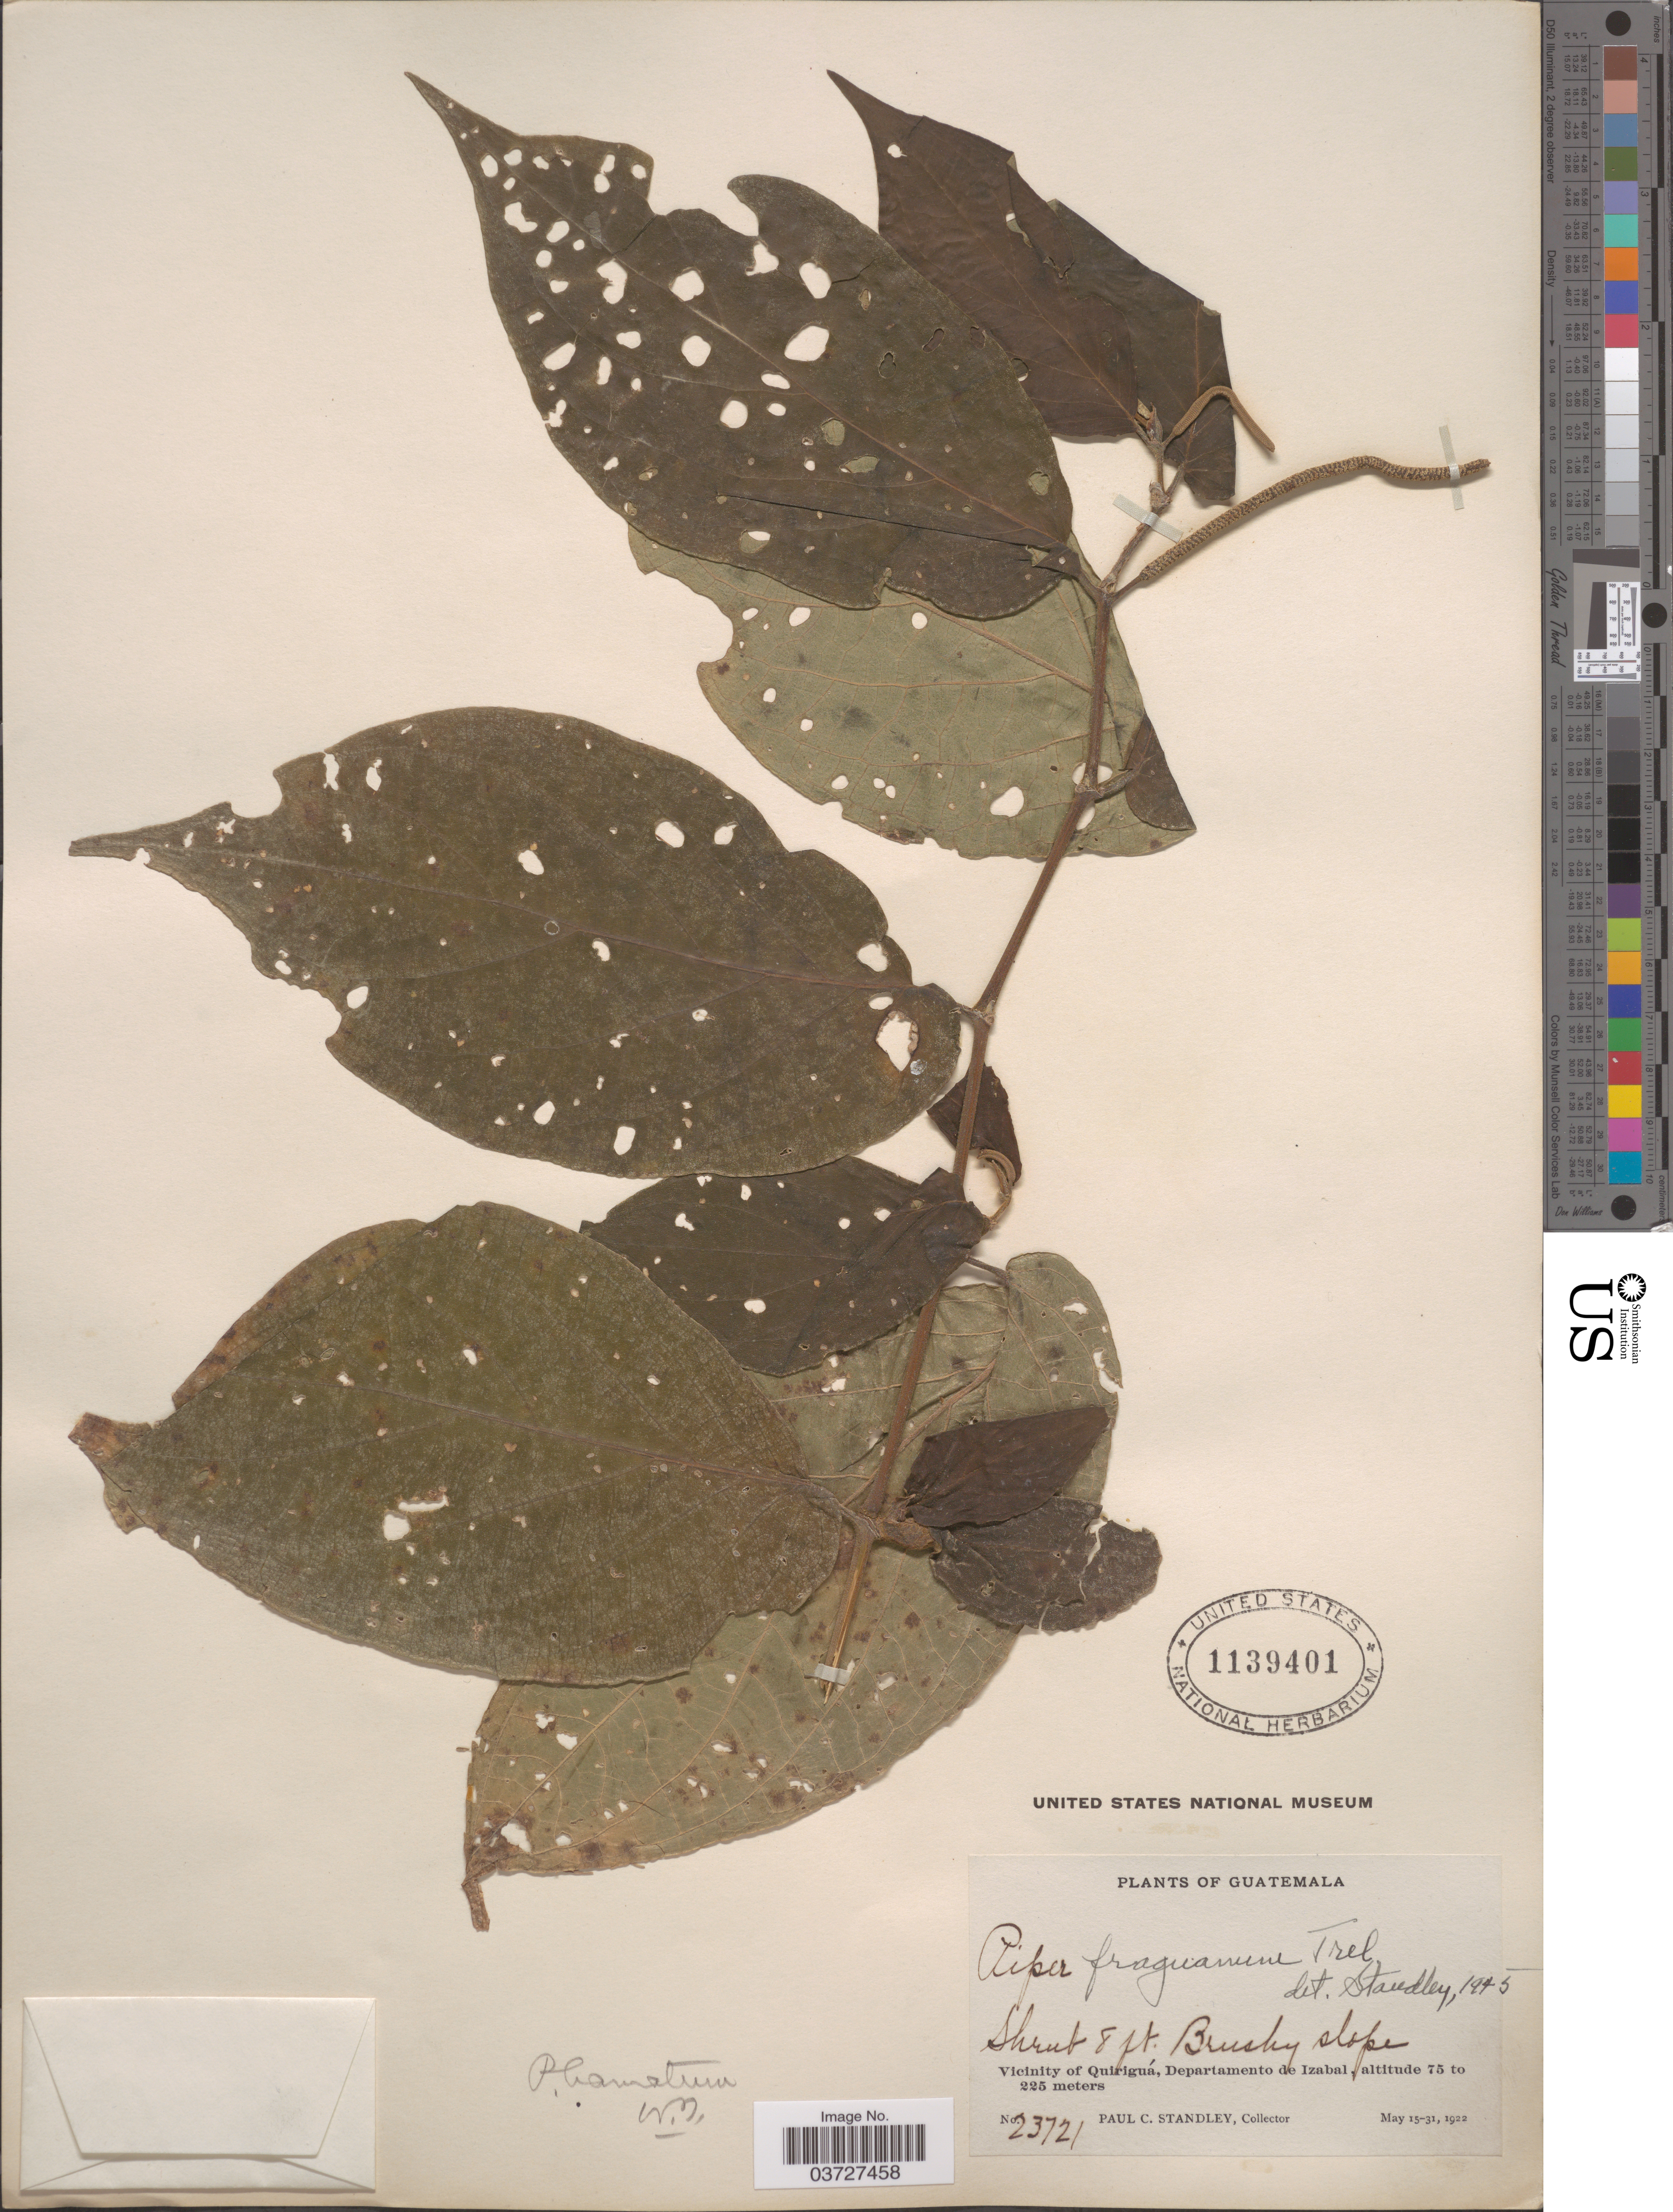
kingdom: Plantae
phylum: Tracheophyta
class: Magnoliopsida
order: Piperales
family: Piperaceae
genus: Piper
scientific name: Piper fraguanum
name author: Trel.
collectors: P. C. Standley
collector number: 23721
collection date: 1922-05-15/1922-05-31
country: Guatemala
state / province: Izabal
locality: Vicinity of Quiriguá, Departamento de Izabal.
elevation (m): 75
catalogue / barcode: US 1139401